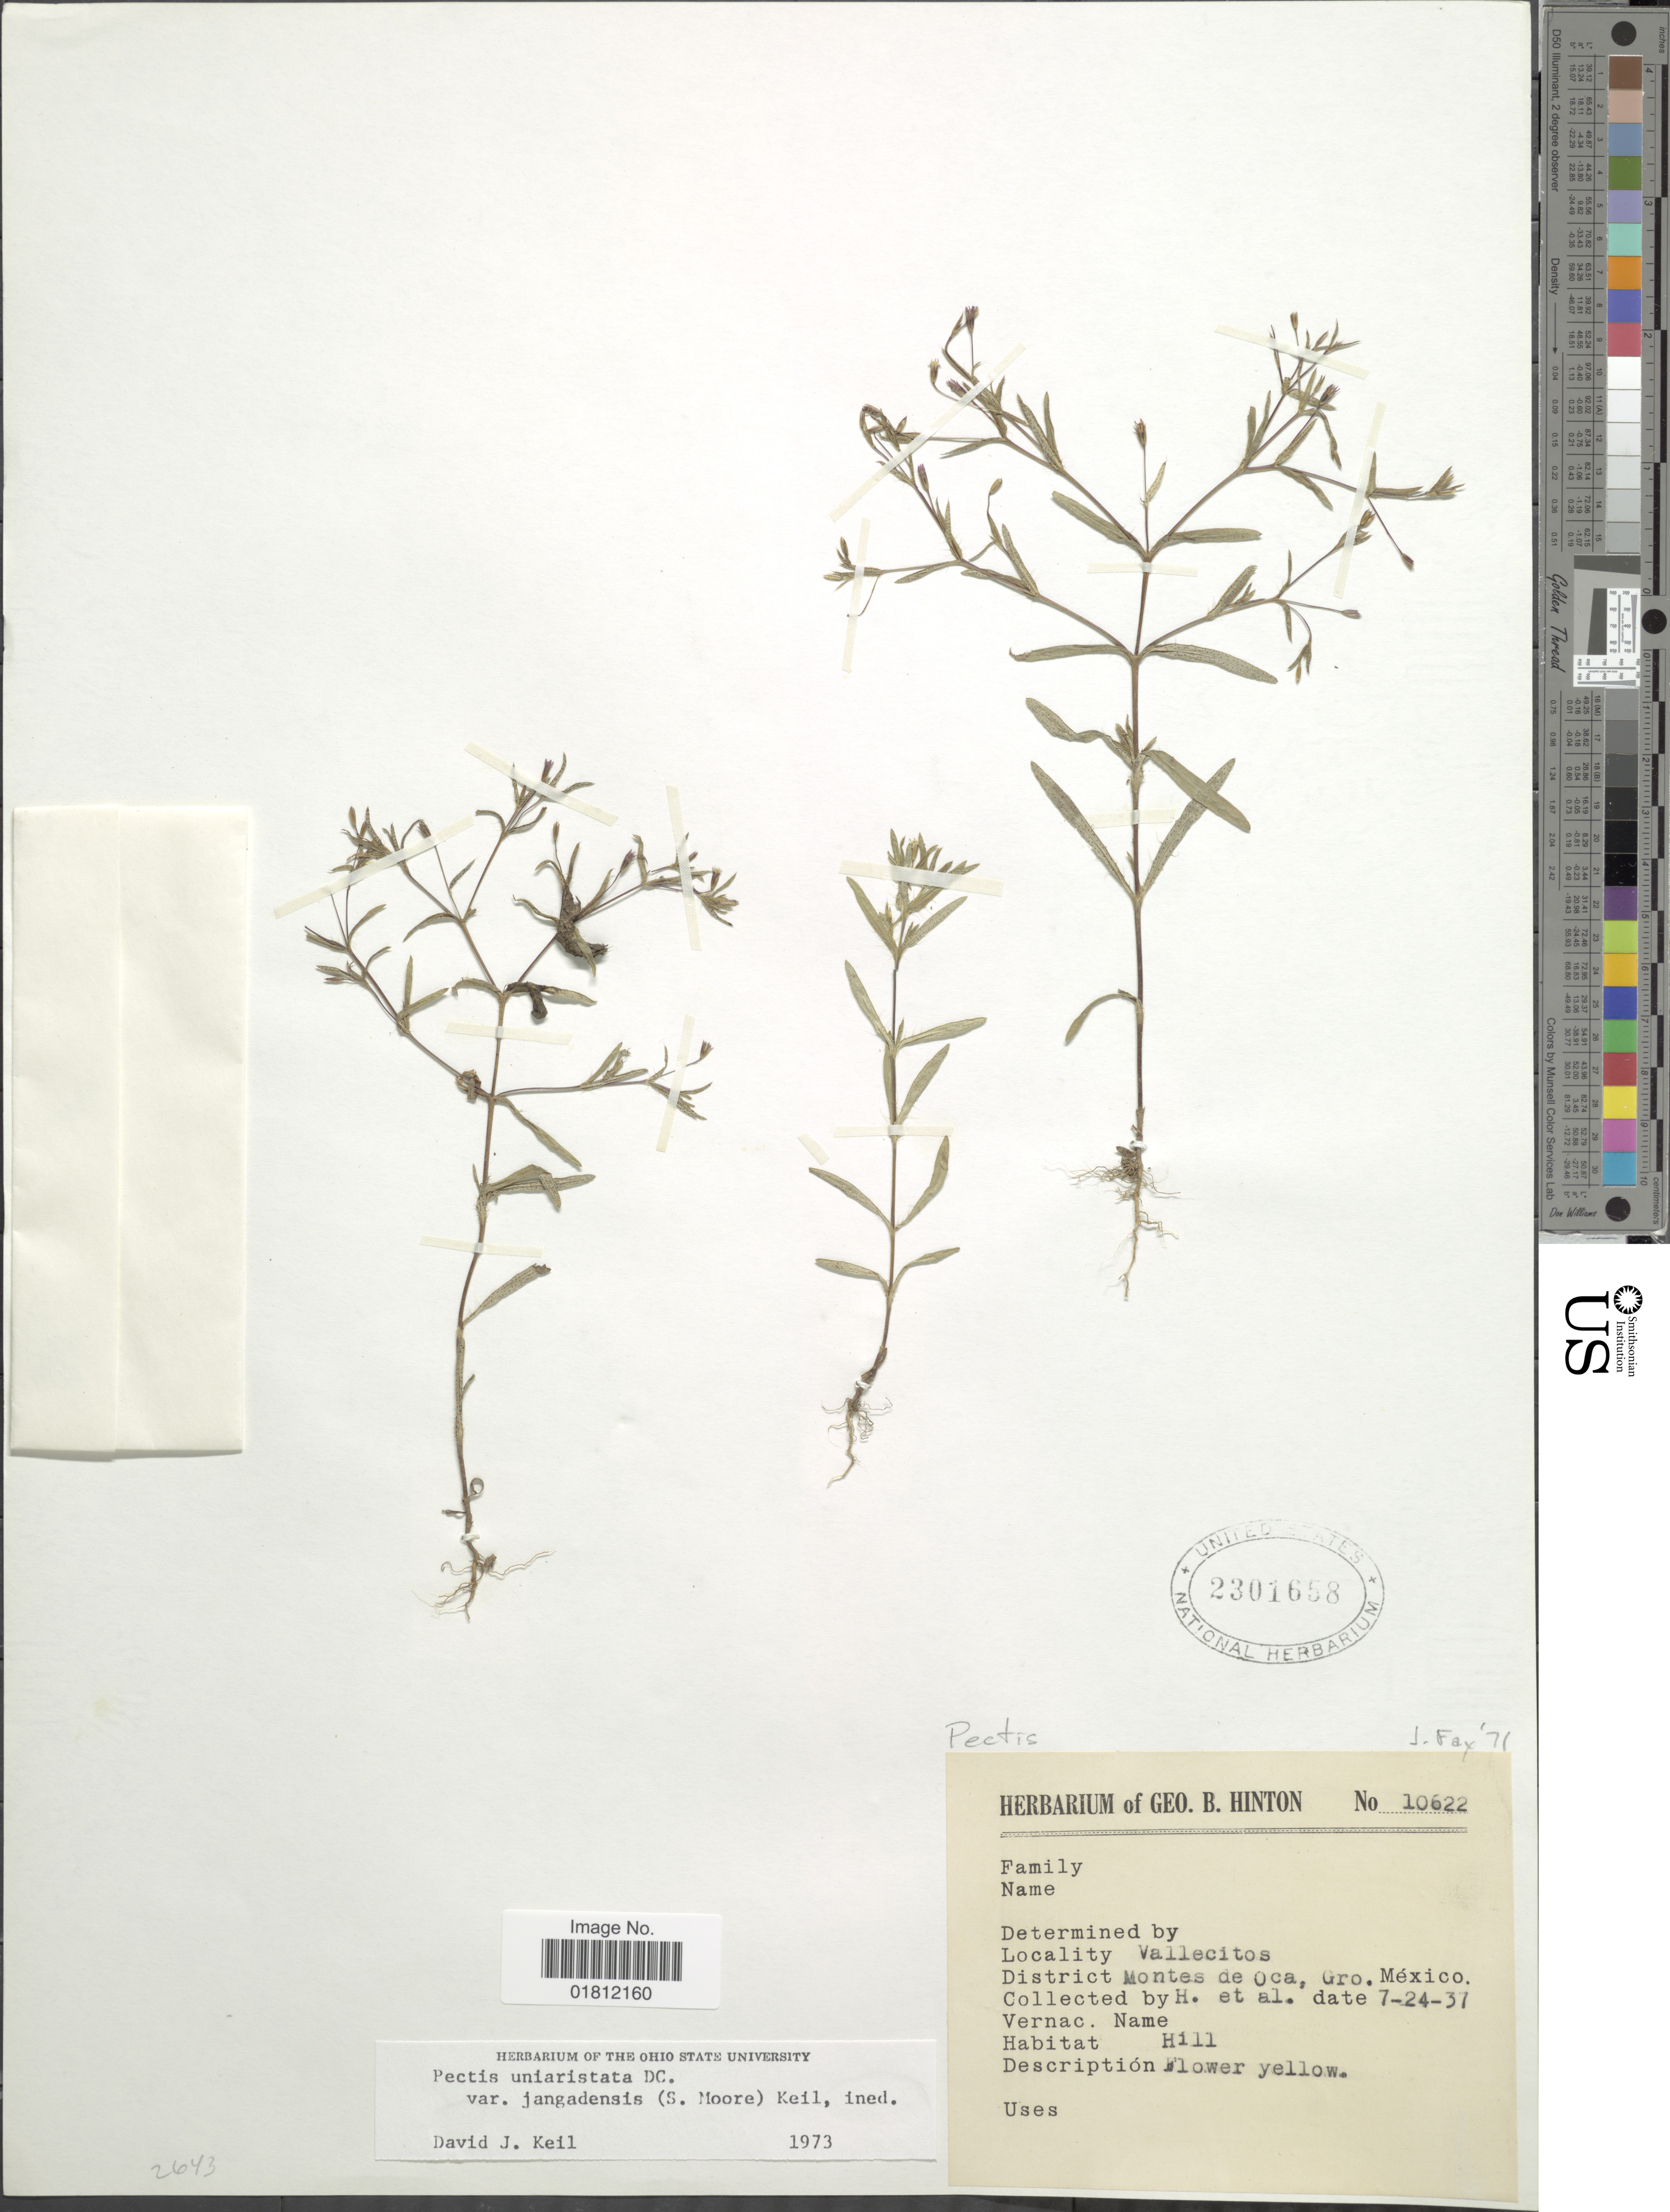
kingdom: Plantae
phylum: Tracheophyta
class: Magnoliopsida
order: Asterales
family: Asteraceae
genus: Pectis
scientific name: Pectis uniaristata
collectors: G. B. Hinton & et al.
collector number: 10622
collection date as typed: Transcribed d/m/y: 24/7/37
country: Mexico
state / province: Guerrero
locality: Montes de Oca, Gro, Mexico,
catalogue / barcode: US 2301658